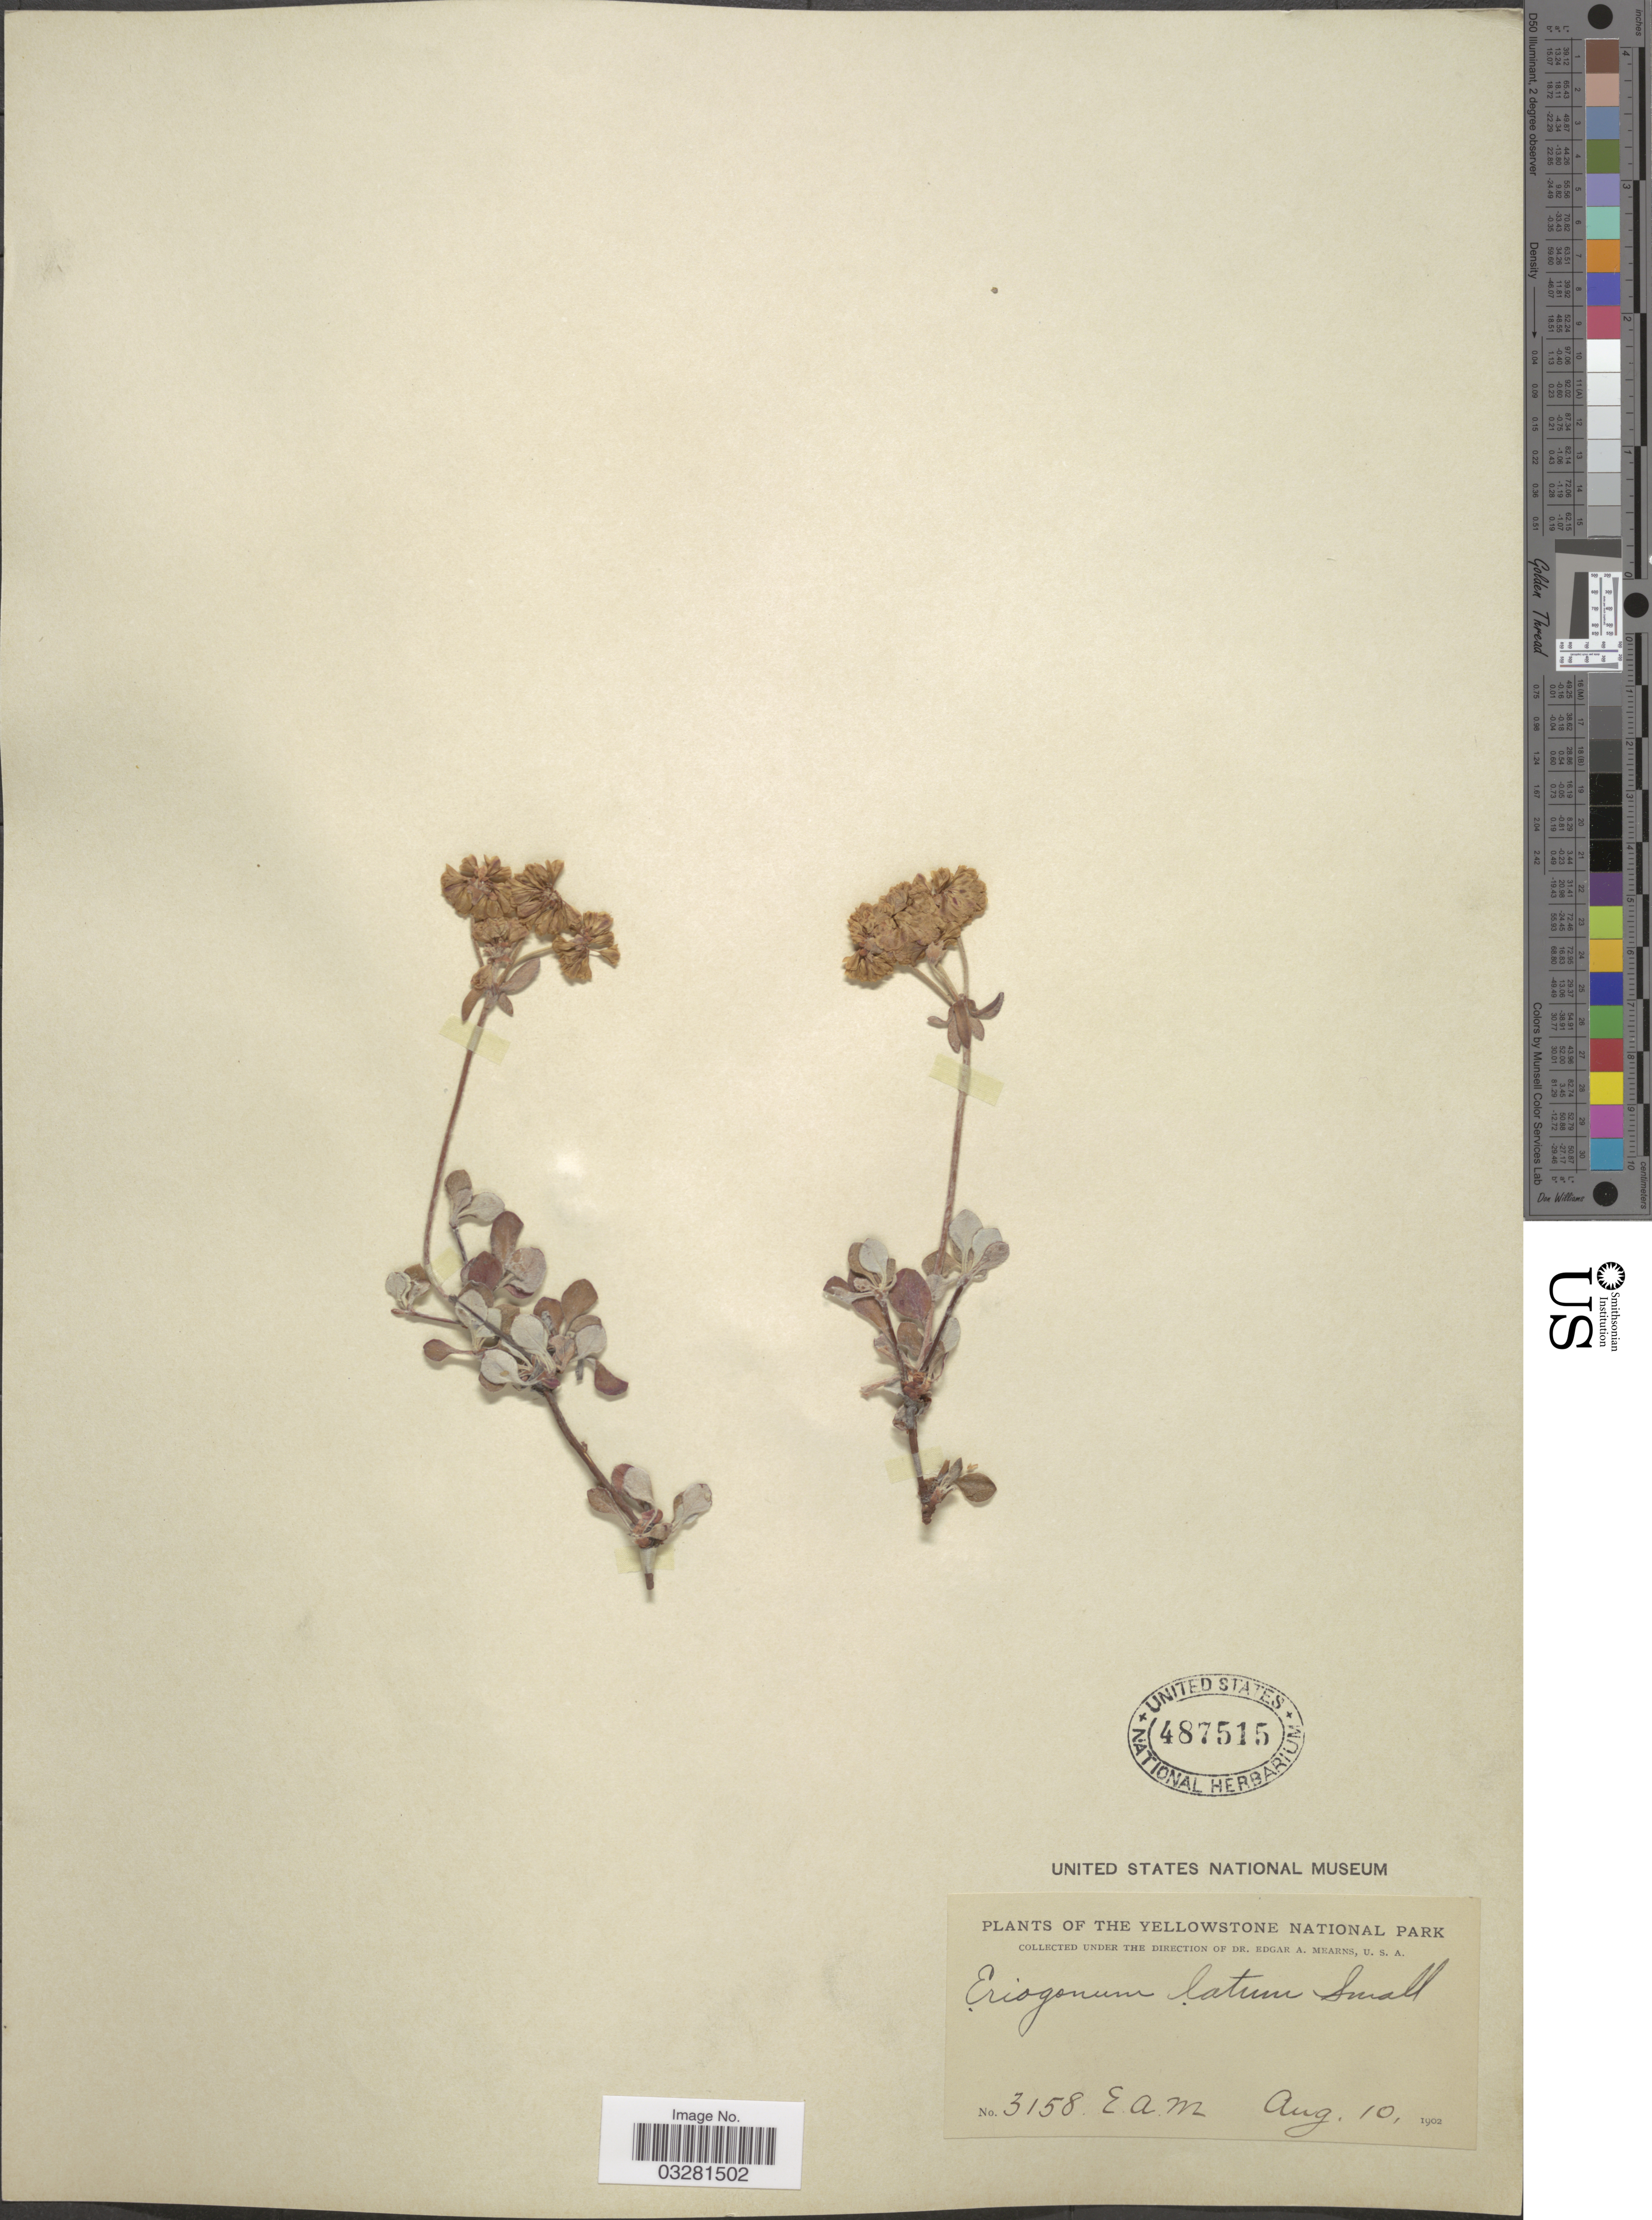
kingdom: Plantae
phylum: Tracheophyta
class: Magnoliopsida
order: Caryophyllales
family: Polygonaceae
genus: Eriogonum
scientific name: Eriogonum umbellatum var. umbellatum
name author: Torr.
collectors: E. A. Mearns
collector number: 3158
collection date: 1902-08-10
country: United States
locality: The Yellowstone National Park.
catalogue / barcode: US 487515